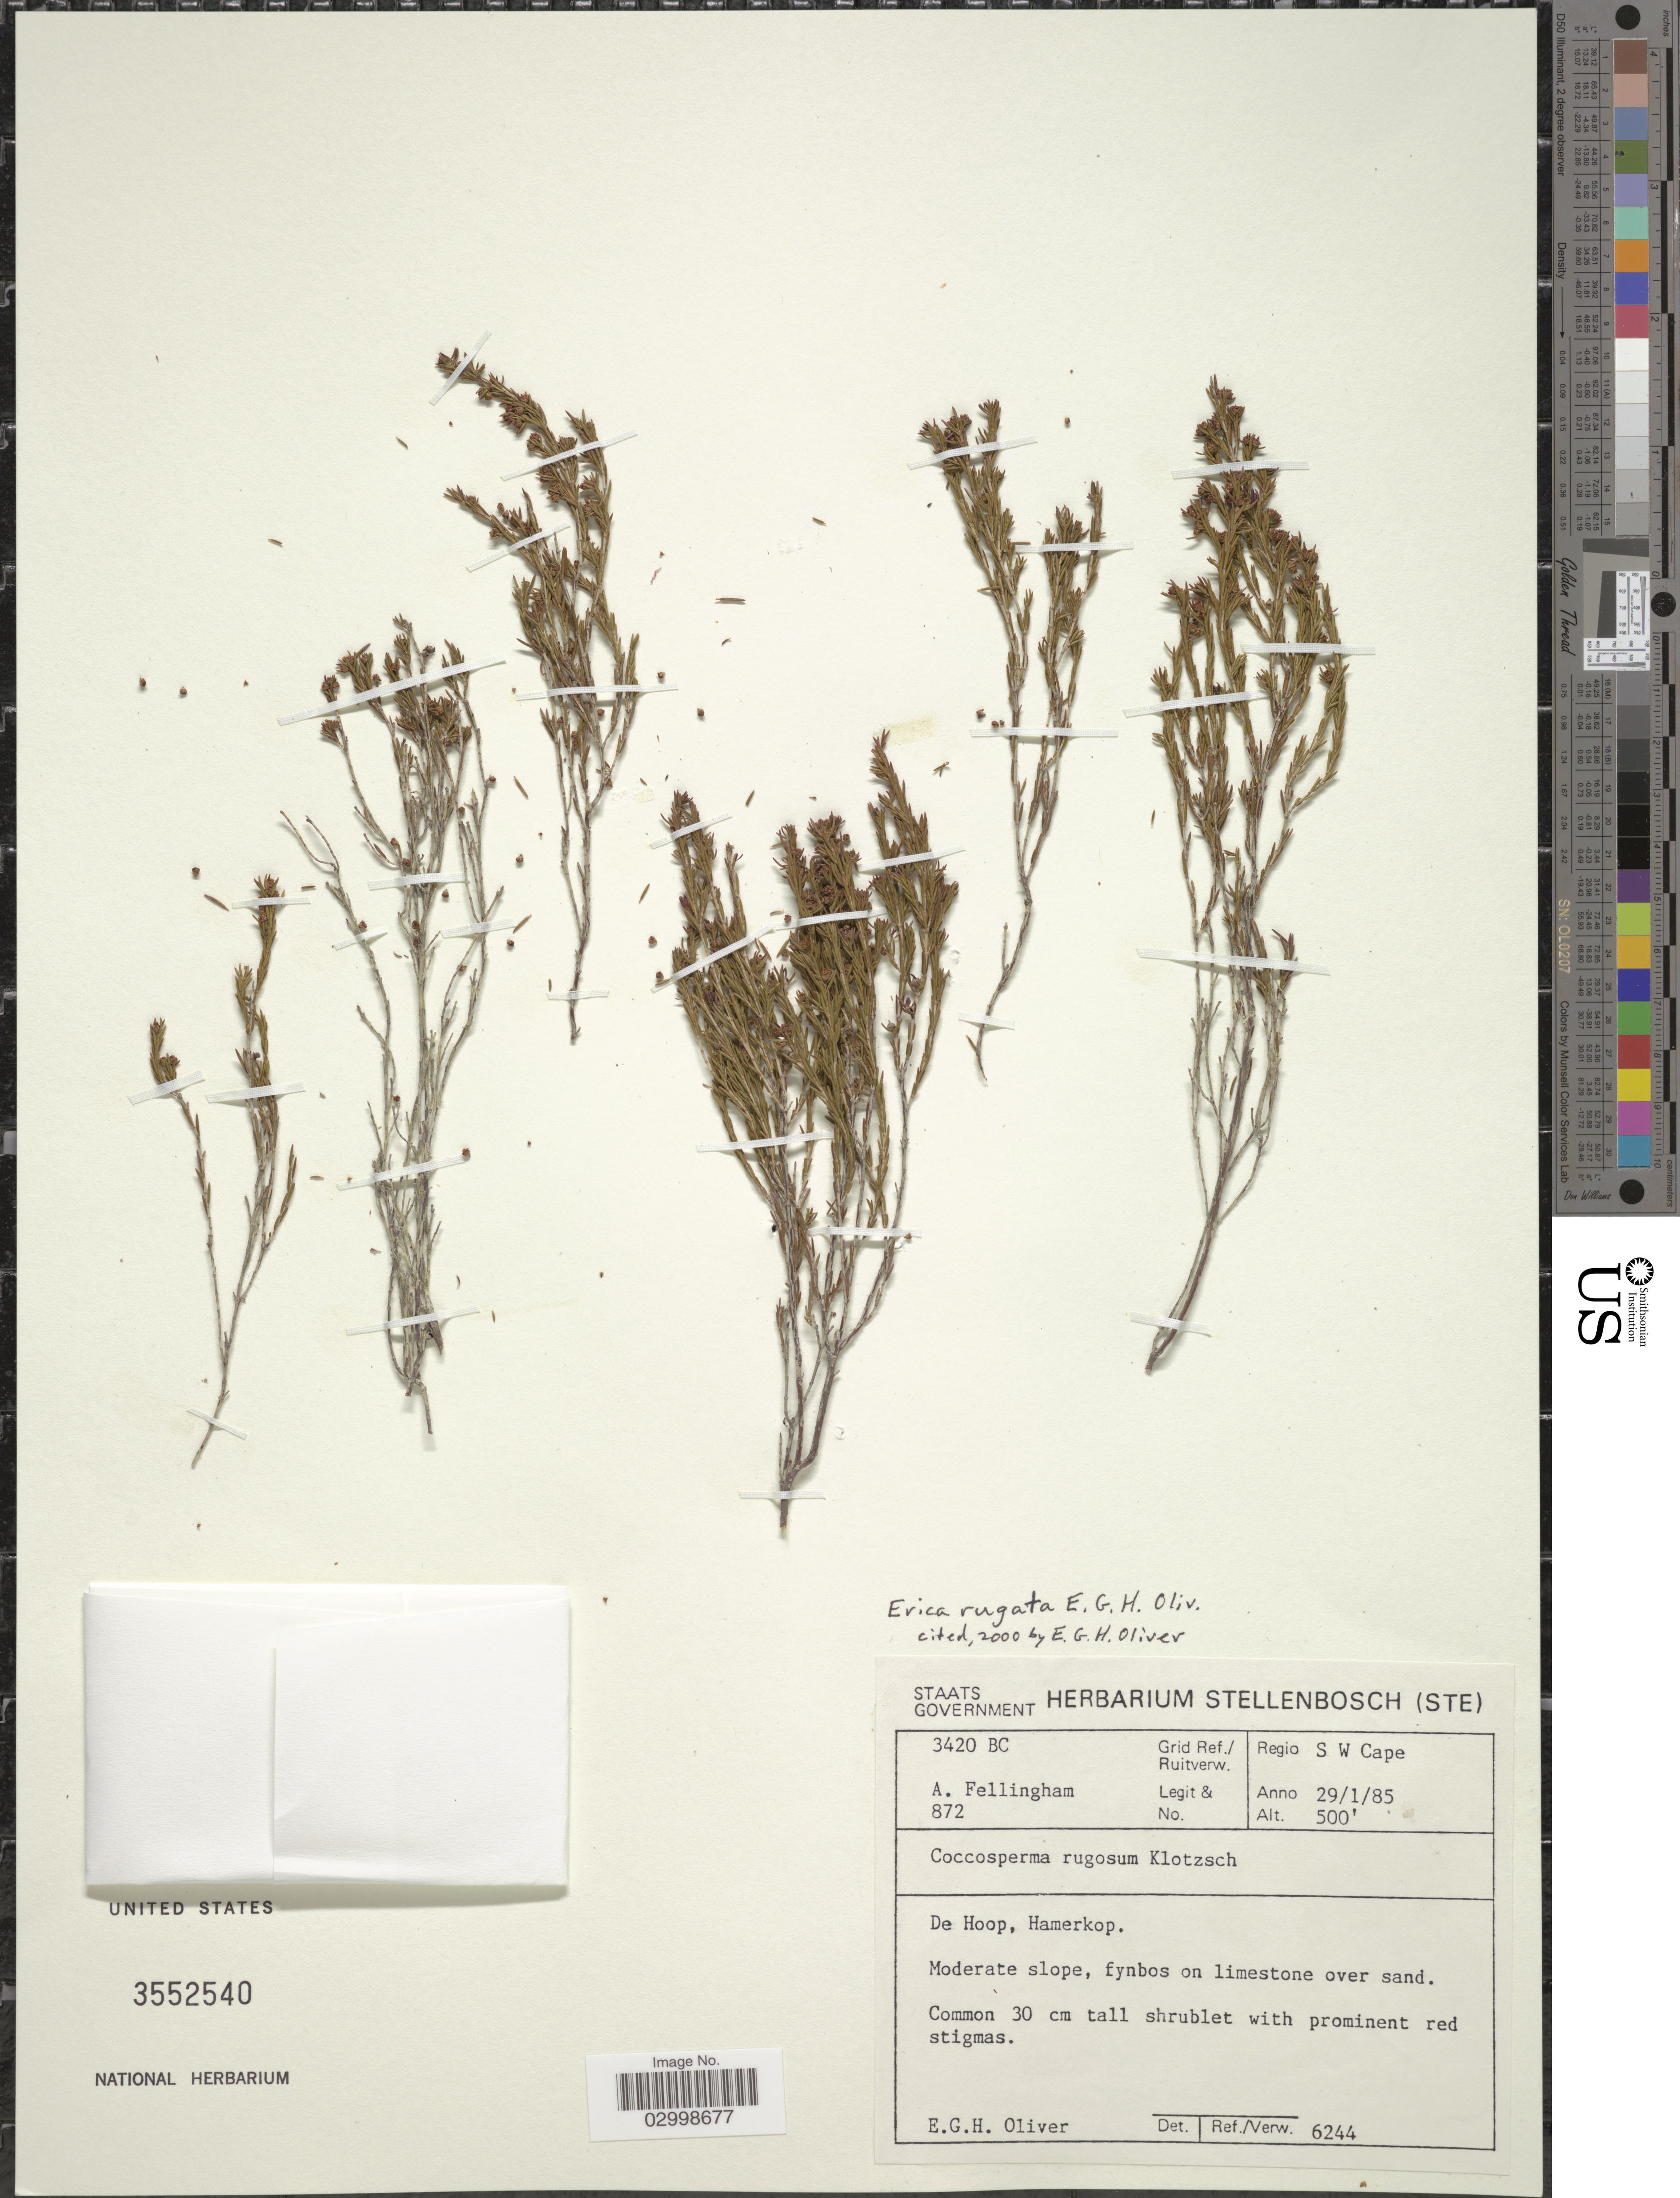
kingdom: Plantae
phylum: Tracheophyta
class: Magnoliopsida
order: Ericales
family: Ericaceae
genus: Erica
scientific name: Erica rugata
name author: E.G.H. Oliv.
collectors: A. Fellingham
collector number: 872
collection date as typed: Transcribed d/m/y: 29/1/85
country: South Africa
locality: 3420 BC Grid Ref./ Ruitverw. Regio S W Cape. De Hoop, Hamerkop. Moderate slope.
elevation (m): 152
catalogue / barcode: US 3552540